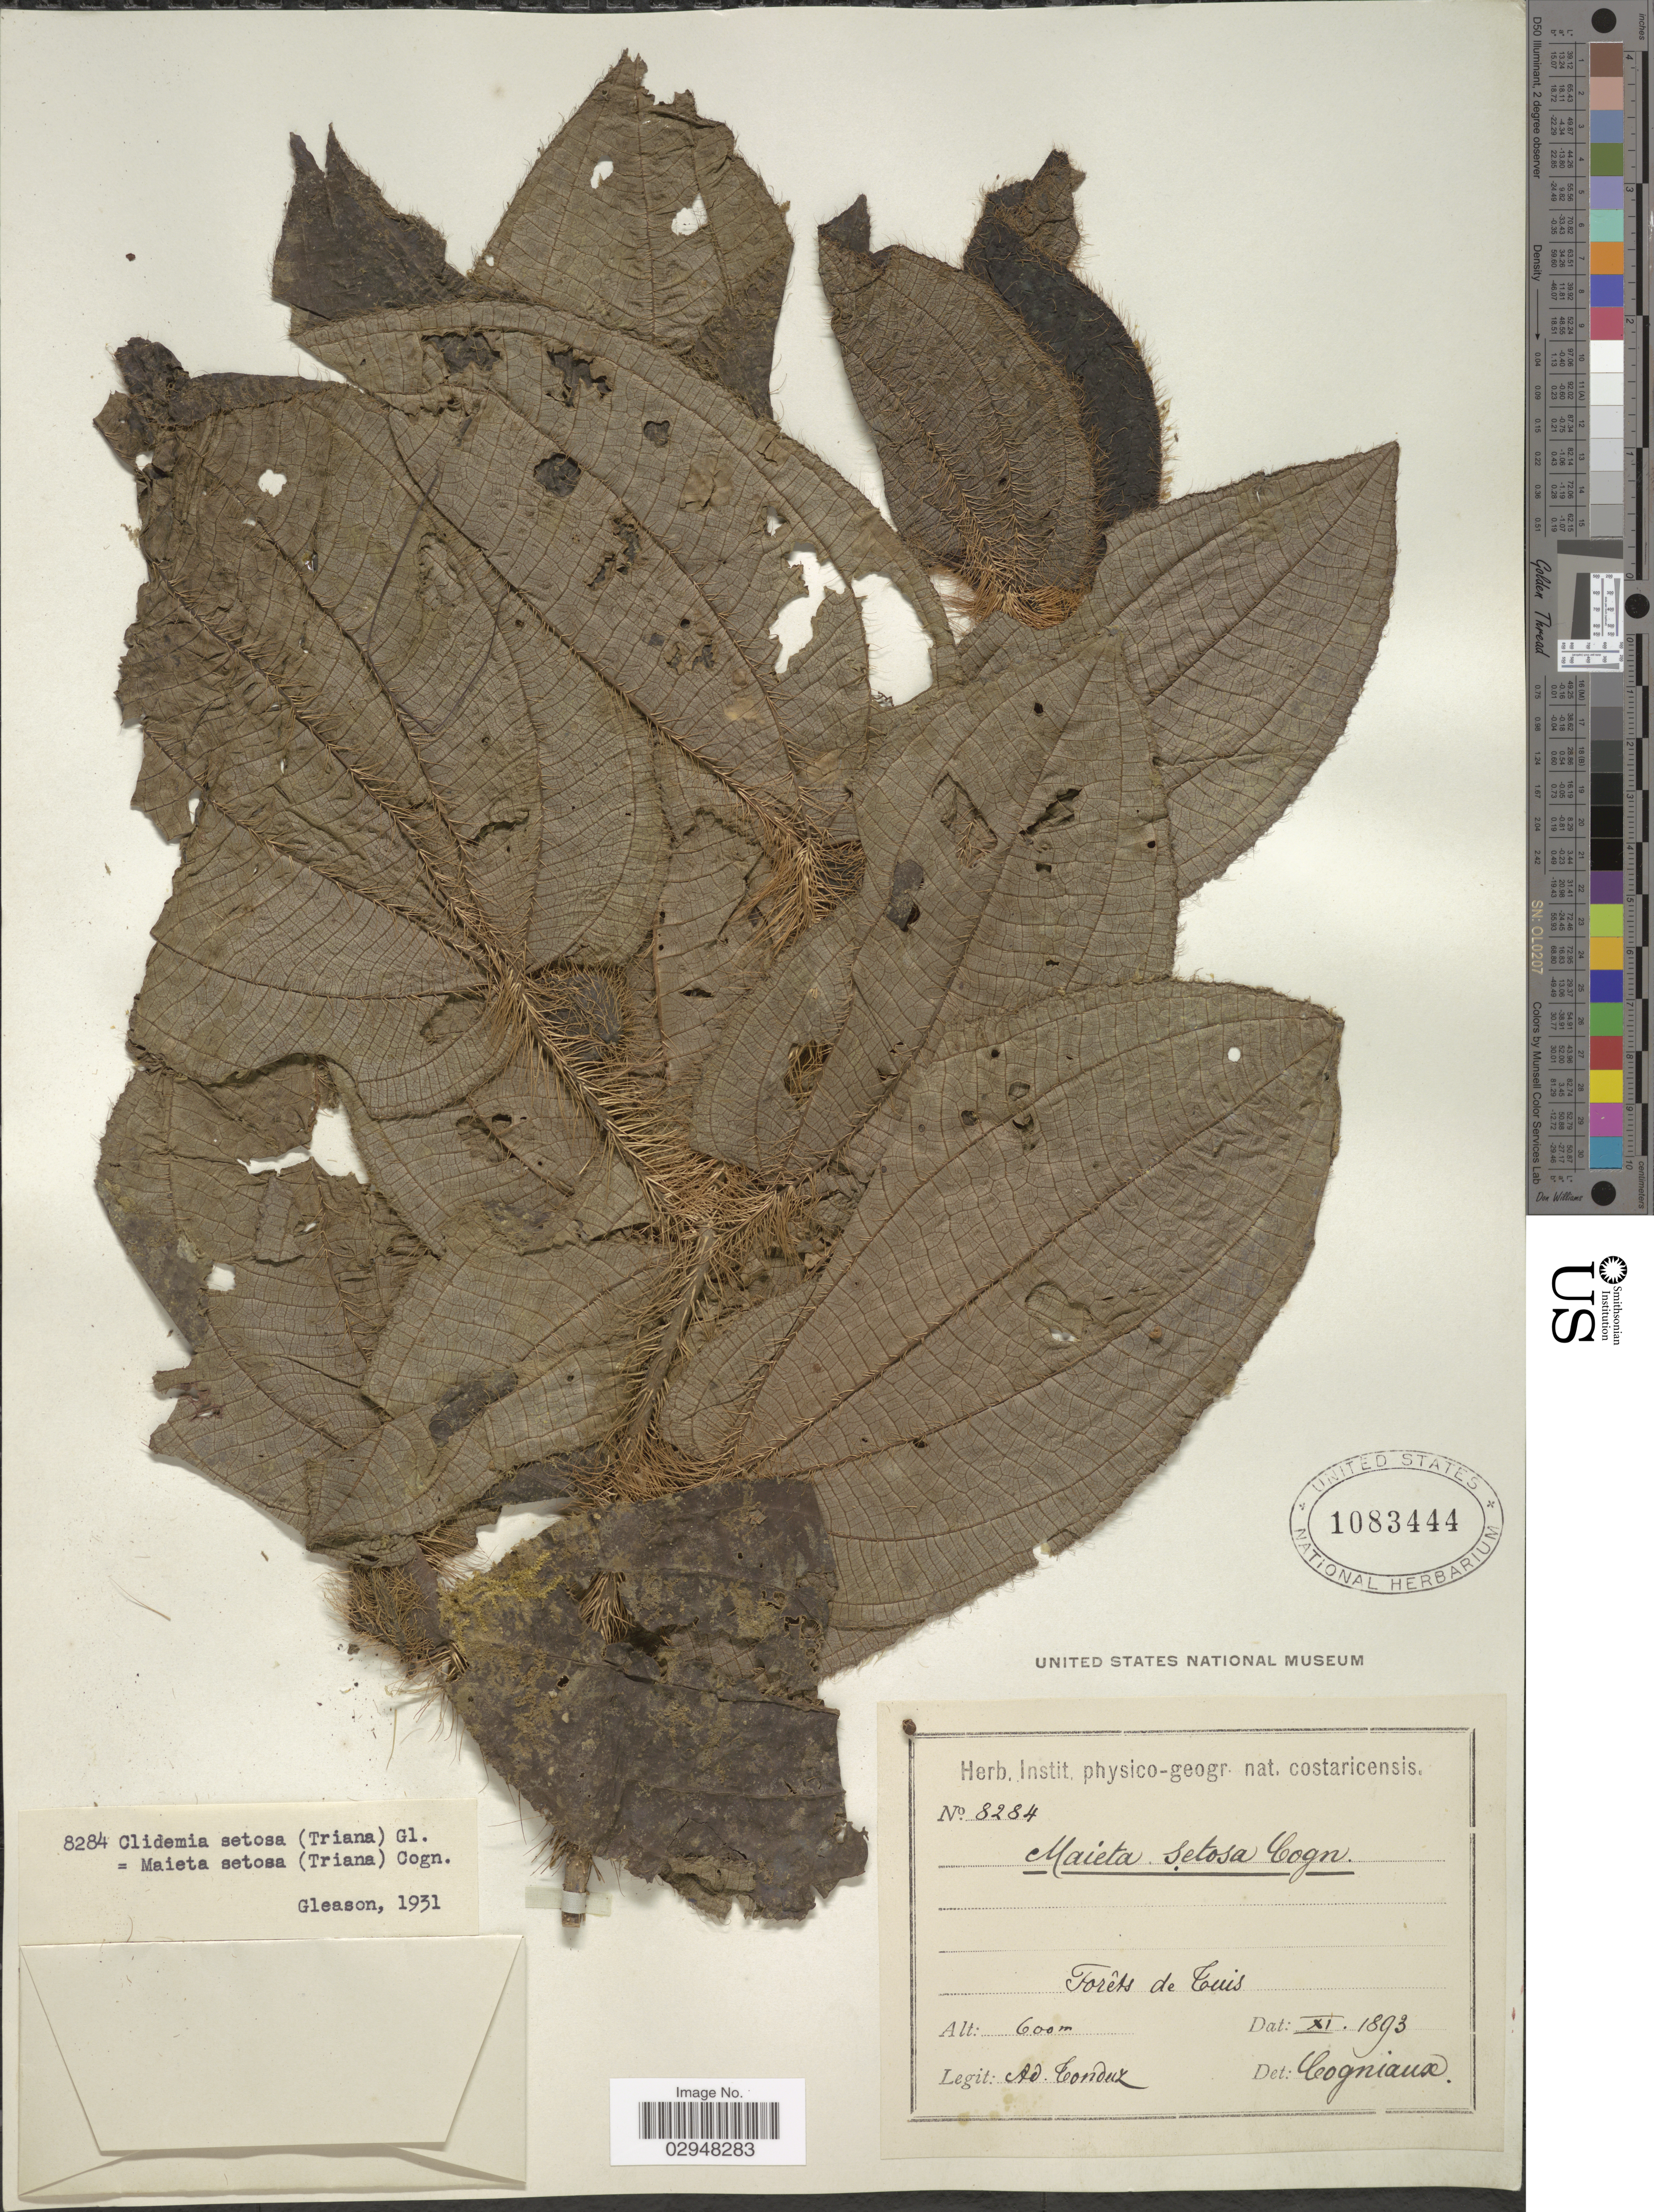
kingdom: Plantae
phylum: Tracheophyta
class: Magnoliopsida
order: Myrtales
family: Melastomataceae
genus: Clidemia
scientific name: Clidemia setosa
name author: (Triana) Gleason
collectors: A. Tonduz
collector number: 8284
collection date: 1893-11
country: Costa Rica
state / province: Cartago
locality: Forêts de Tuis.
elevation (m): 600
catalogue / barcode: US 1083444